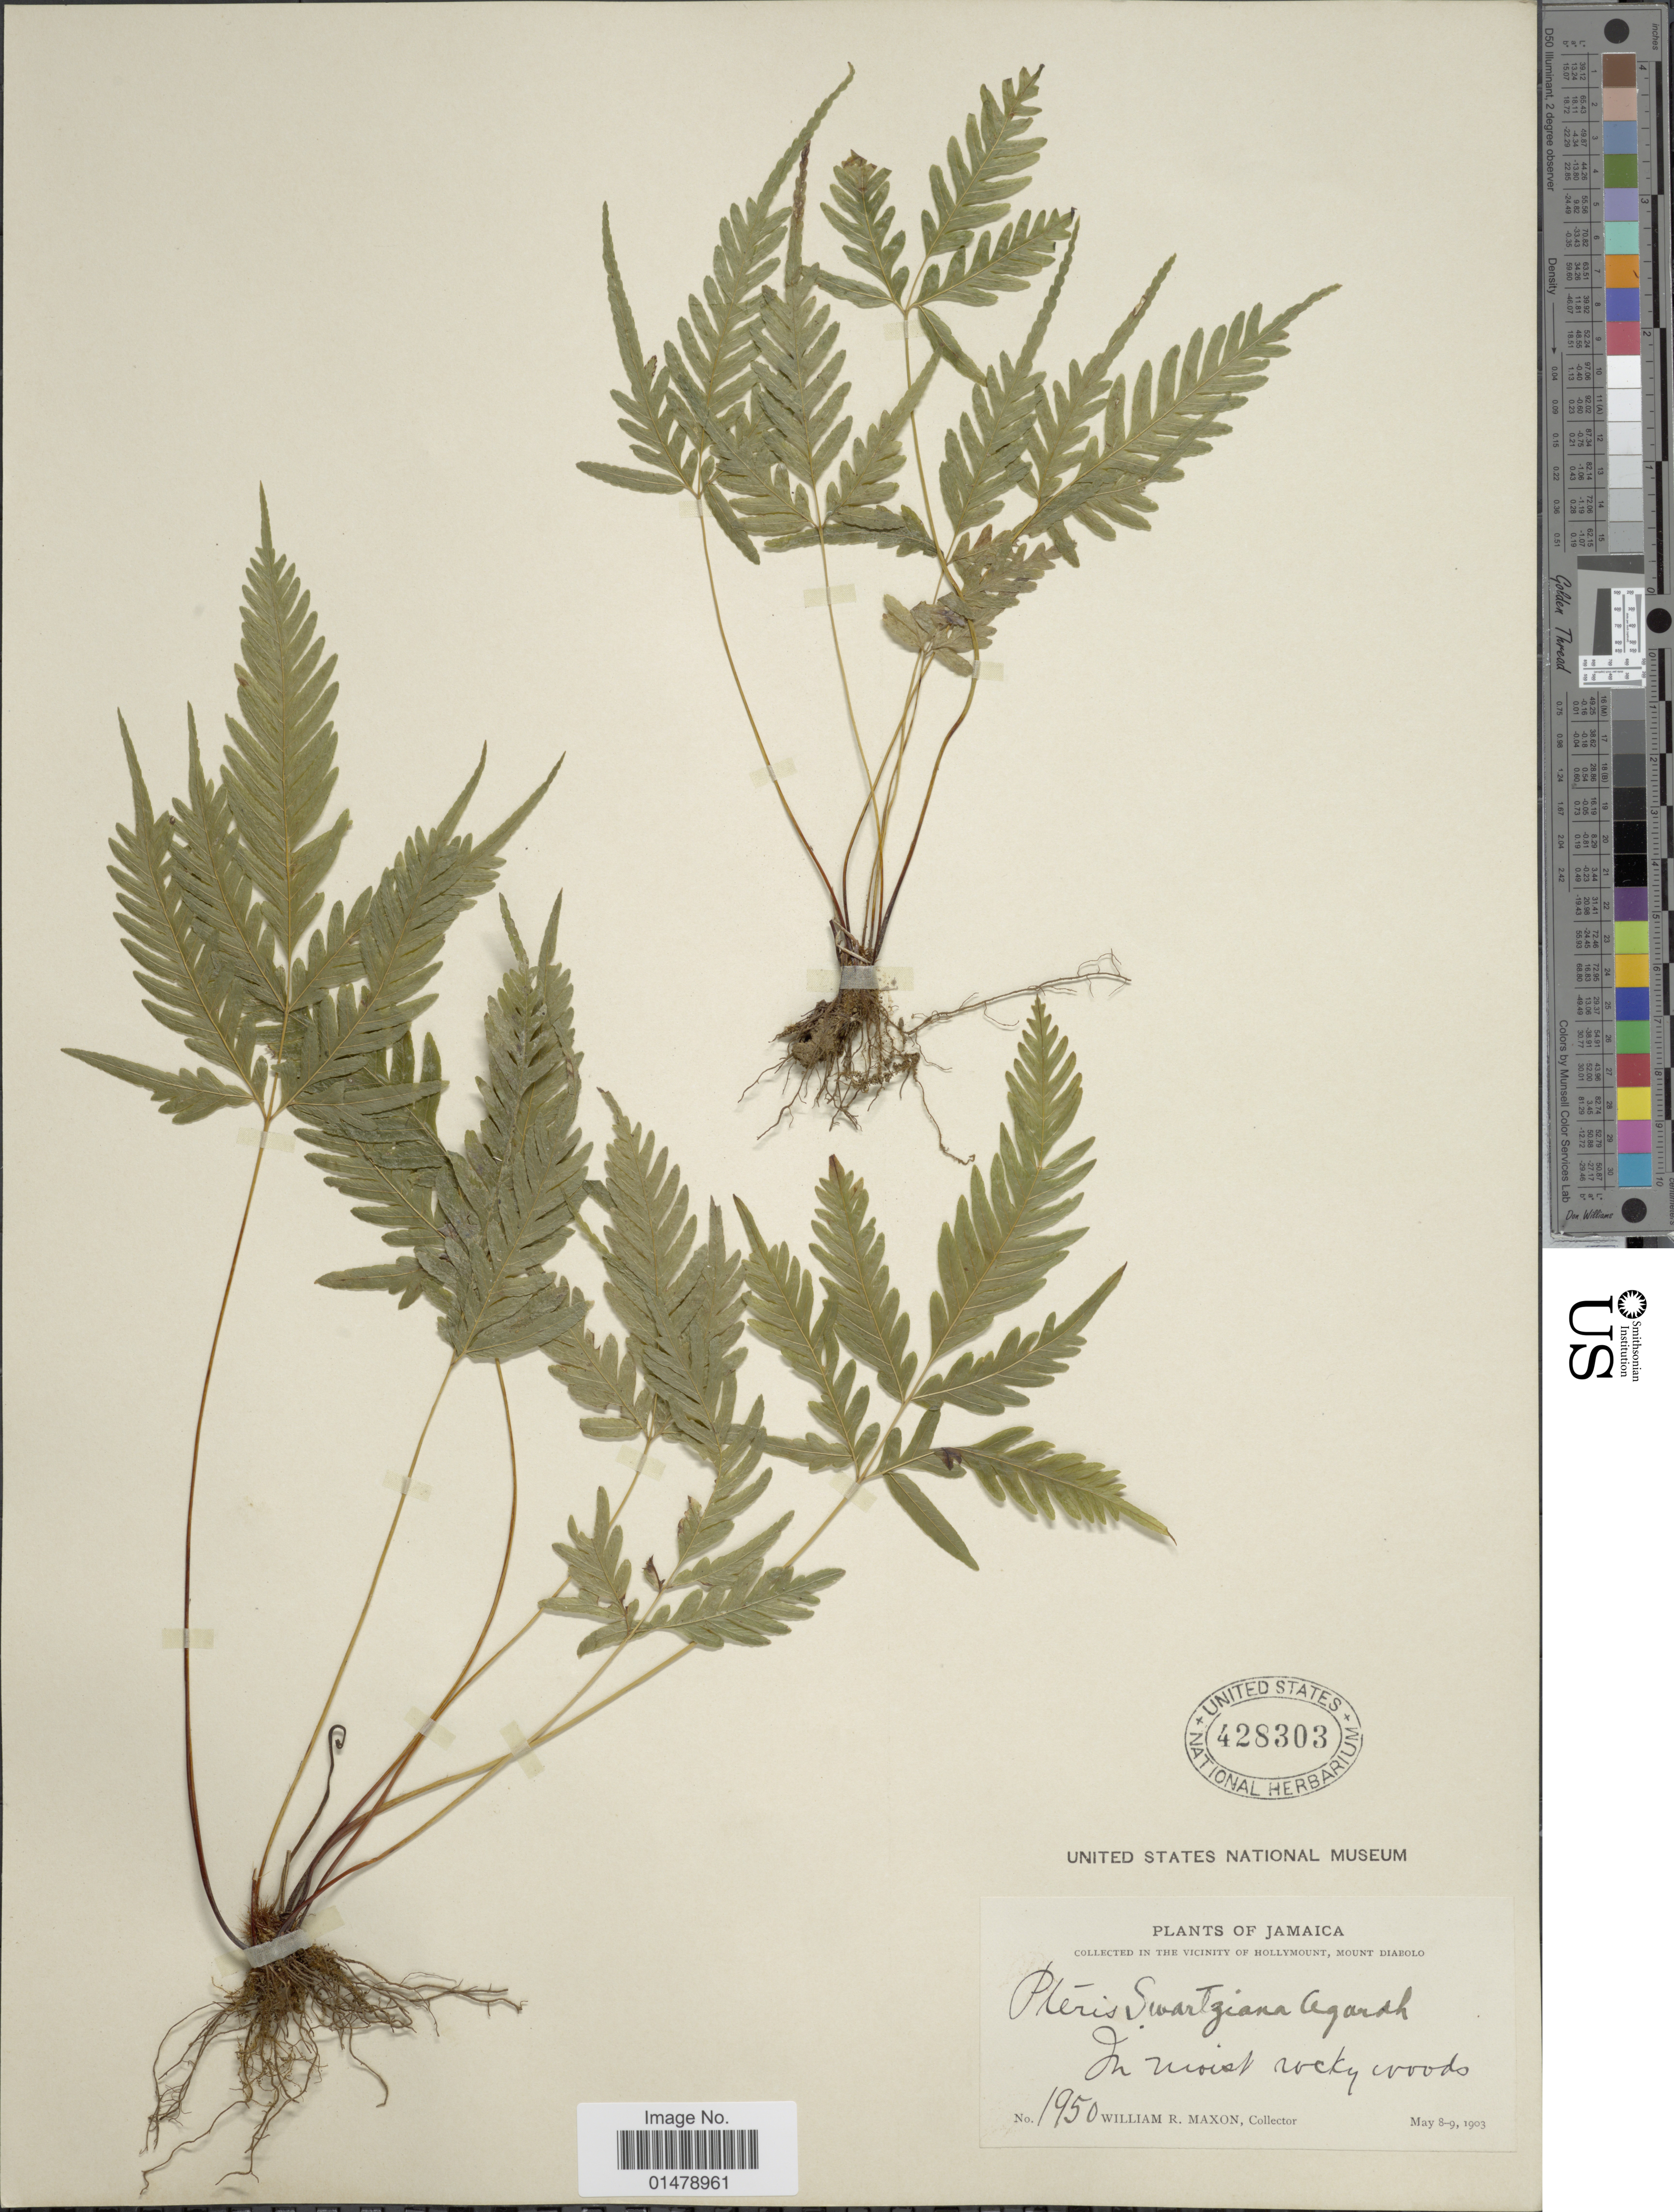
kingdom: Plantae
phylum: Tracheophyta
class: Polypodiopsida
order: Polypodiales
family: Pteridaceae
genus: Pteris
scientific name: Pteris swartziana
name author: J. Agardh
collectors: W. R. Maxon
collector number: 1950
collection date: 1903-05-08/1903-05-09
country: Jamaica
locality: In the vicinity of Hollymount, Mount Diabolo.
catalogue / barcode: US 428303